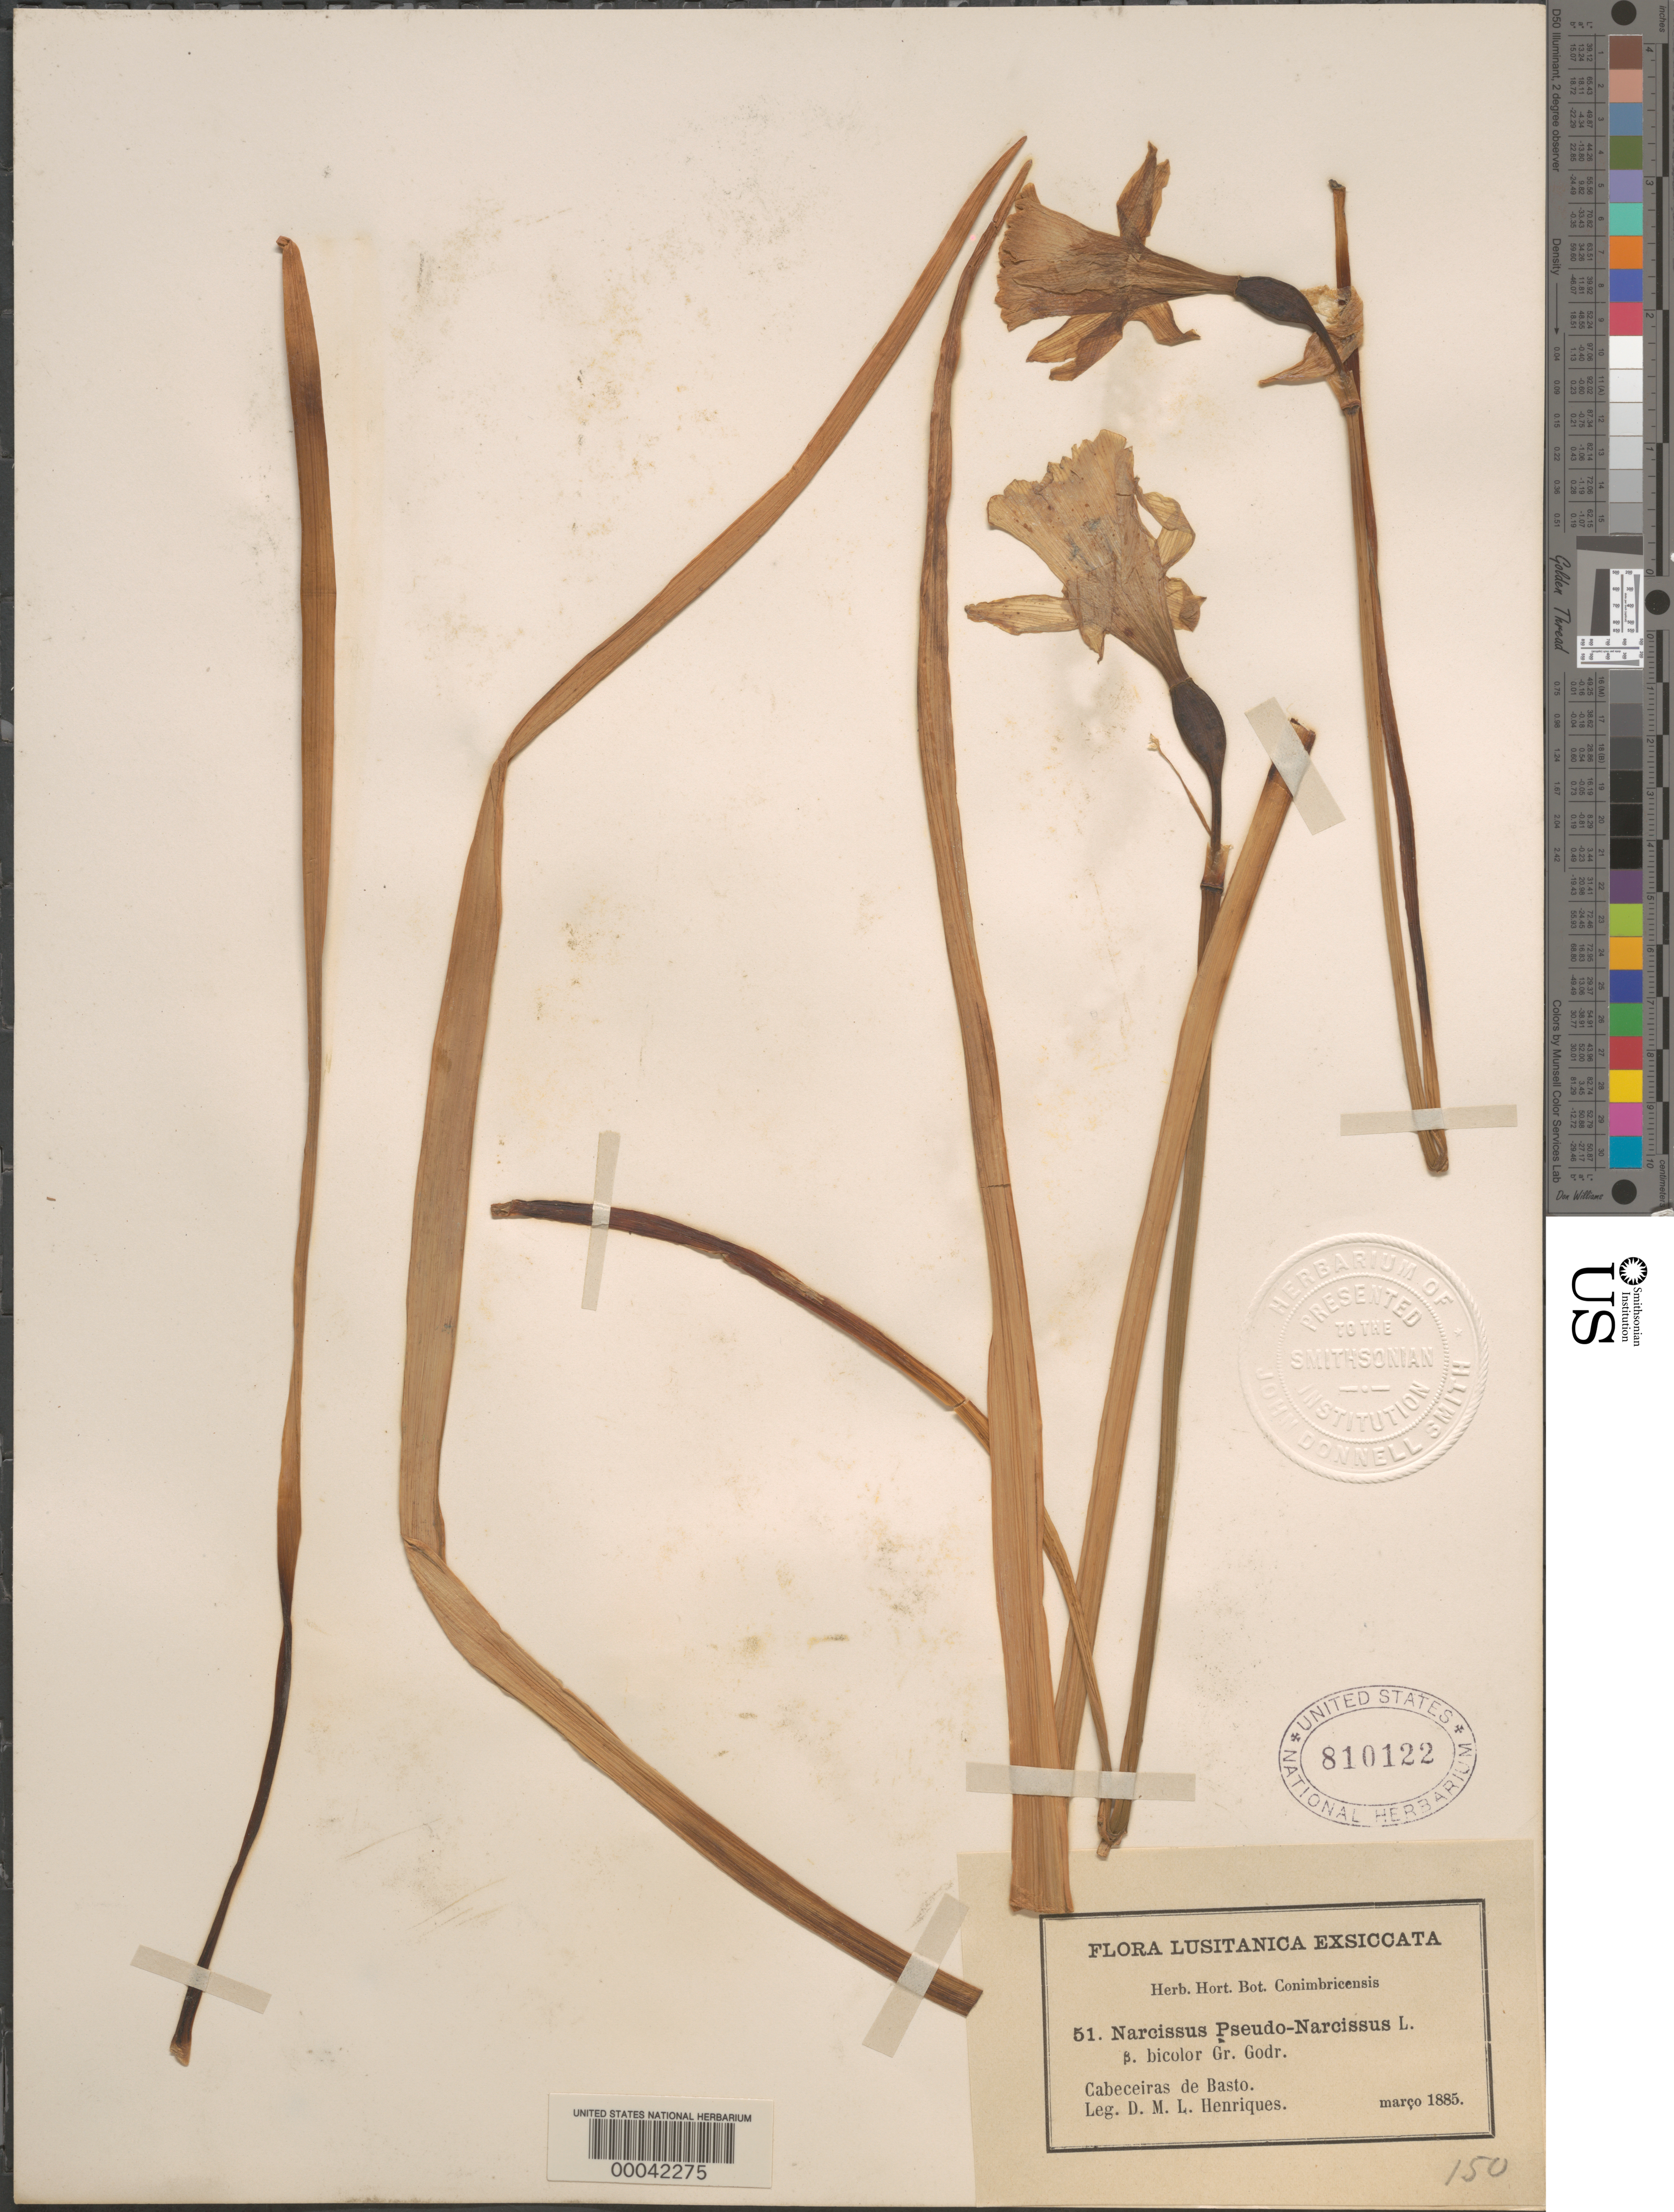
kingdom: Plantae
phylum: Tracheophyta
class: Liliopsida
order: Asparagales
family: Amaryllidaceae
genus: Narcissus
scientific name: Narcissus pseudonarcissus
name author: L.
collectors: D. Henriques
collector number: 51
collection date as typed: Mar 1885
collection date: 1885-03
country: Portugal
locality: Cabeceiras de basto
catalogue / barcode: US 810122